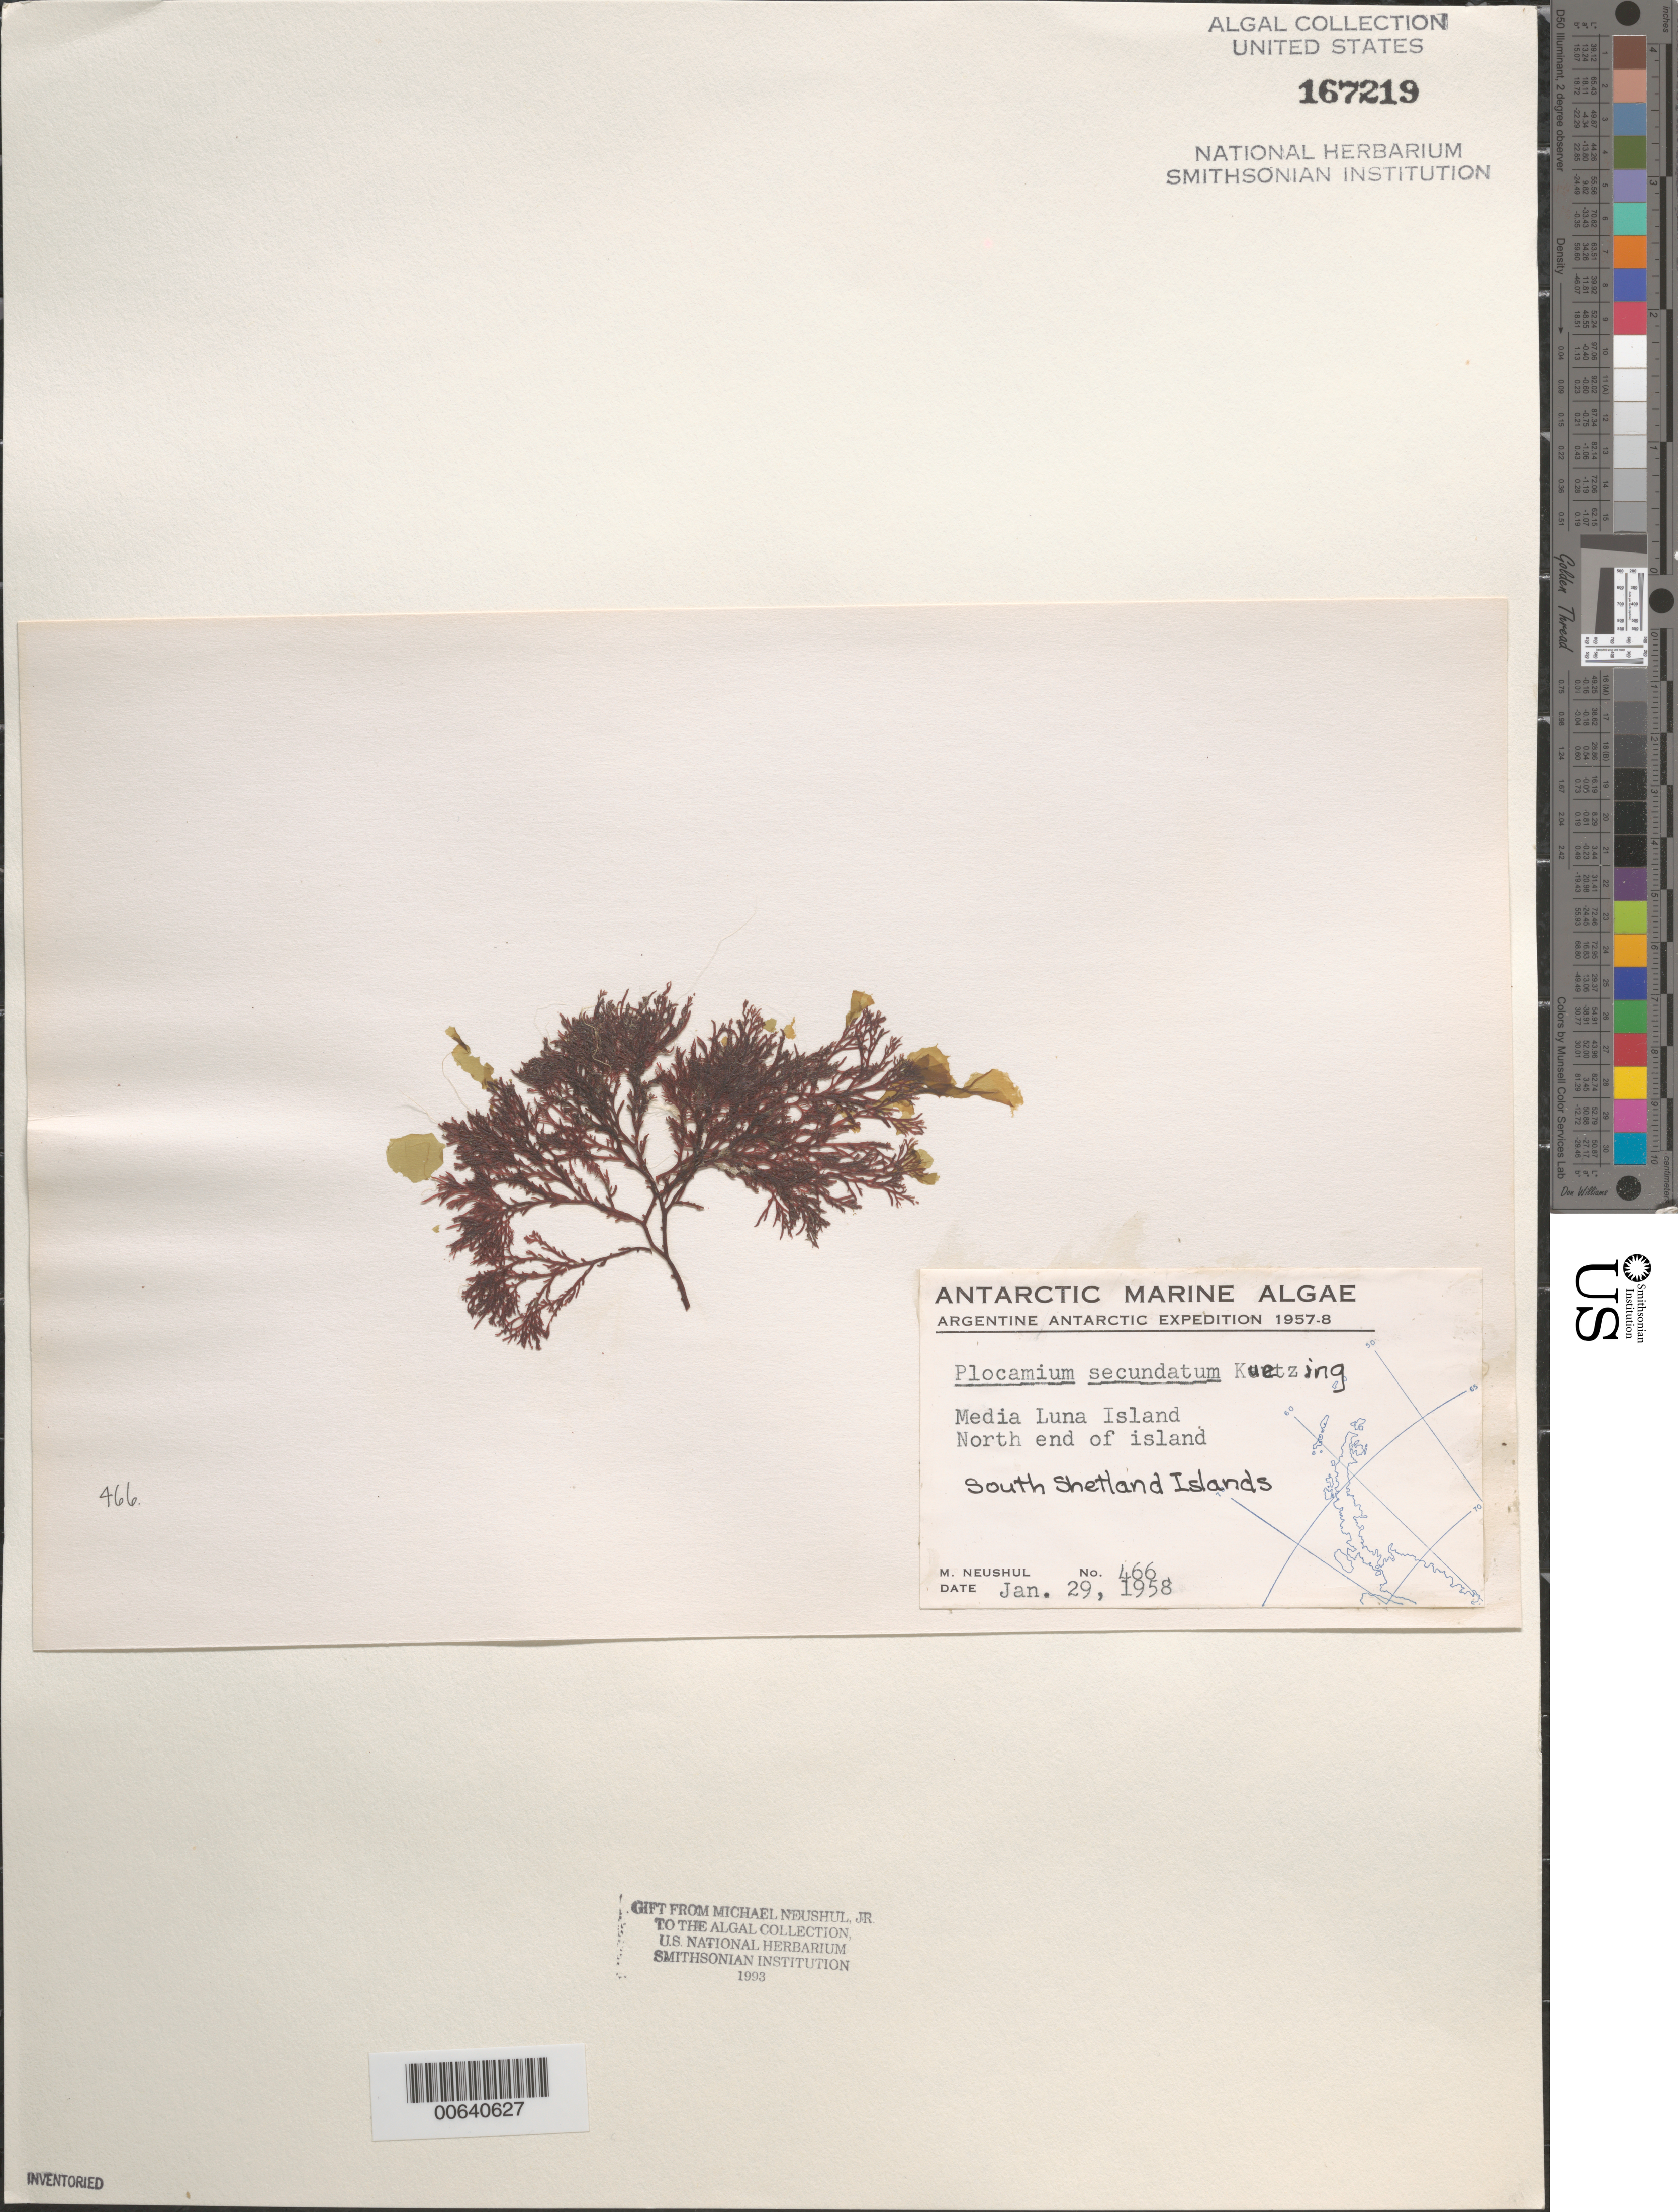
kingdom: Plantae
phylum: Rhodophyta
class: Florideophyceae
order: Plocamiales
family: Plocamiaceae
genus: Plocamium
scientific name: Plocamium secundatum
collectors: M. Neushul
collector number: Neushul 466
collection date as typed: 29 Jan 1958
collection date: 1958-01-29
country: Antarctica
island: Half Moon Island (Media Luna Island)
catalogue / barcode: US 167219